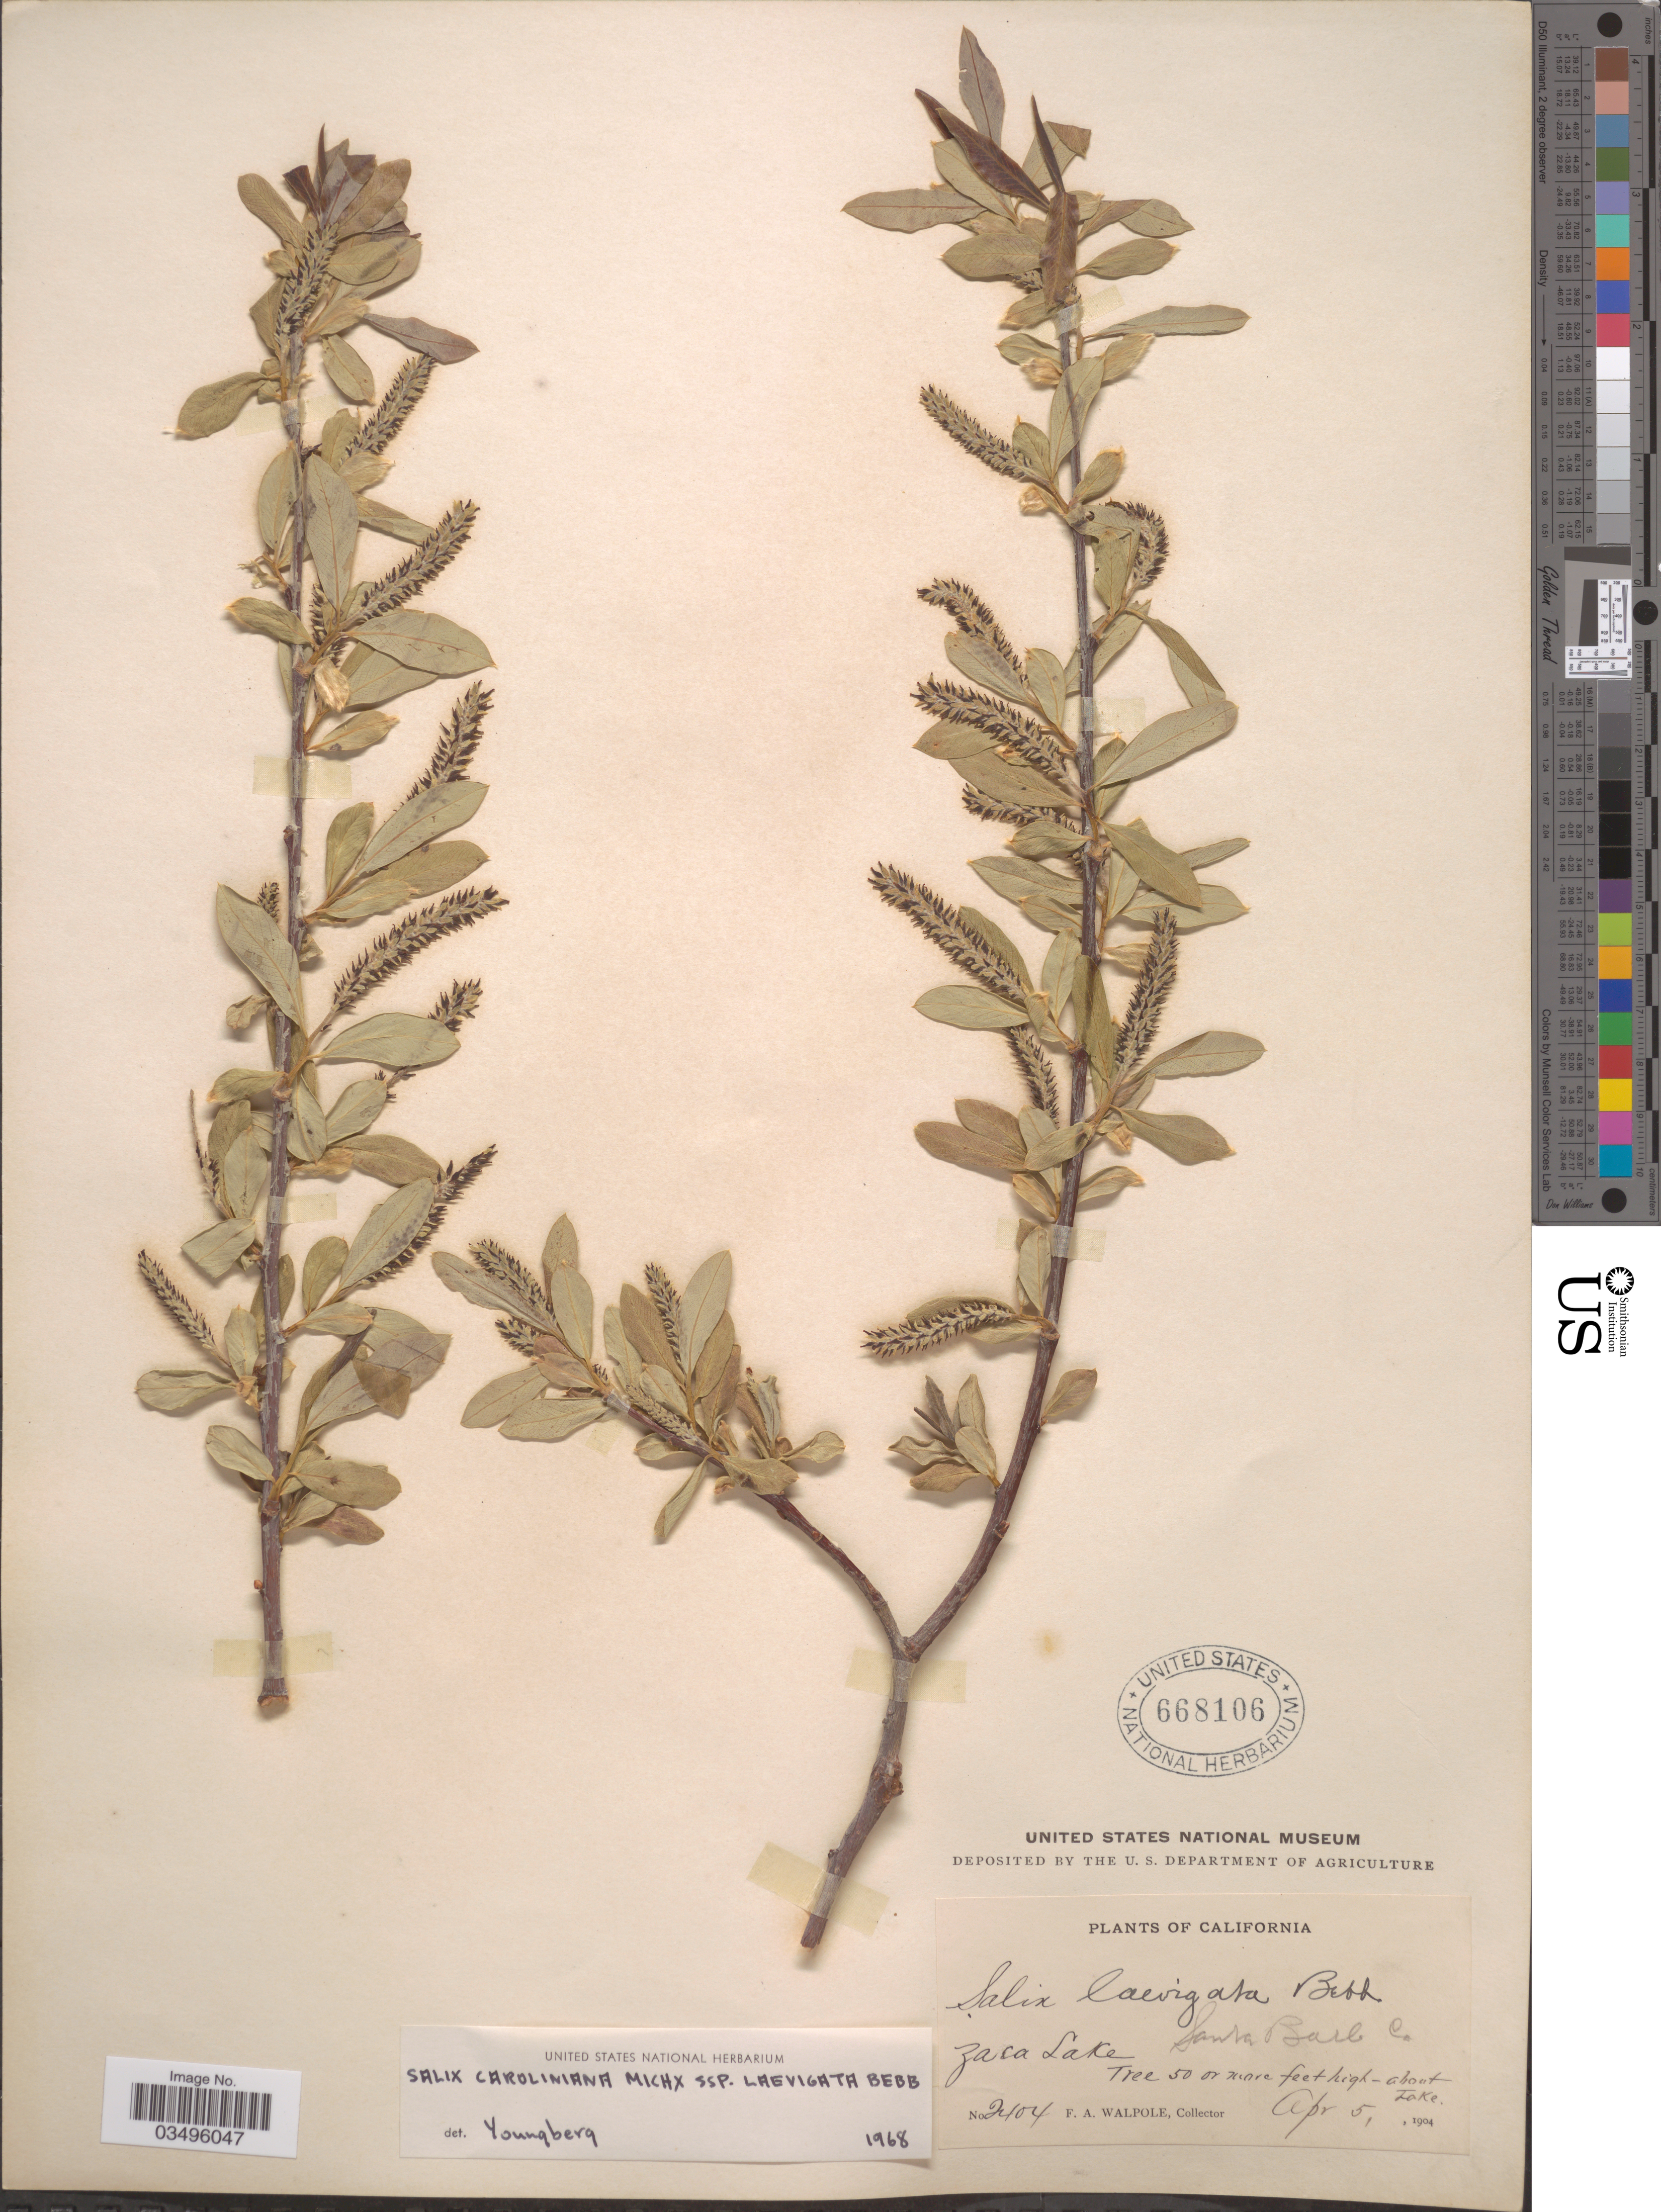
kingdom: Plantae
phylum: Tracheophyta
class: Magnoliopsida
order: Malpighiales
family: Salicaceae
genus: Salix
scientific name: Salix caroliniana subsp. laevigata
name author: Bebb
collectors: F. Walpole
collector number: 2404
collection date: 1904-04-05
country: United States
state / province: California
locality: Zaca Lake. Santa Barb Co.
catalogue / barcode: US 668106